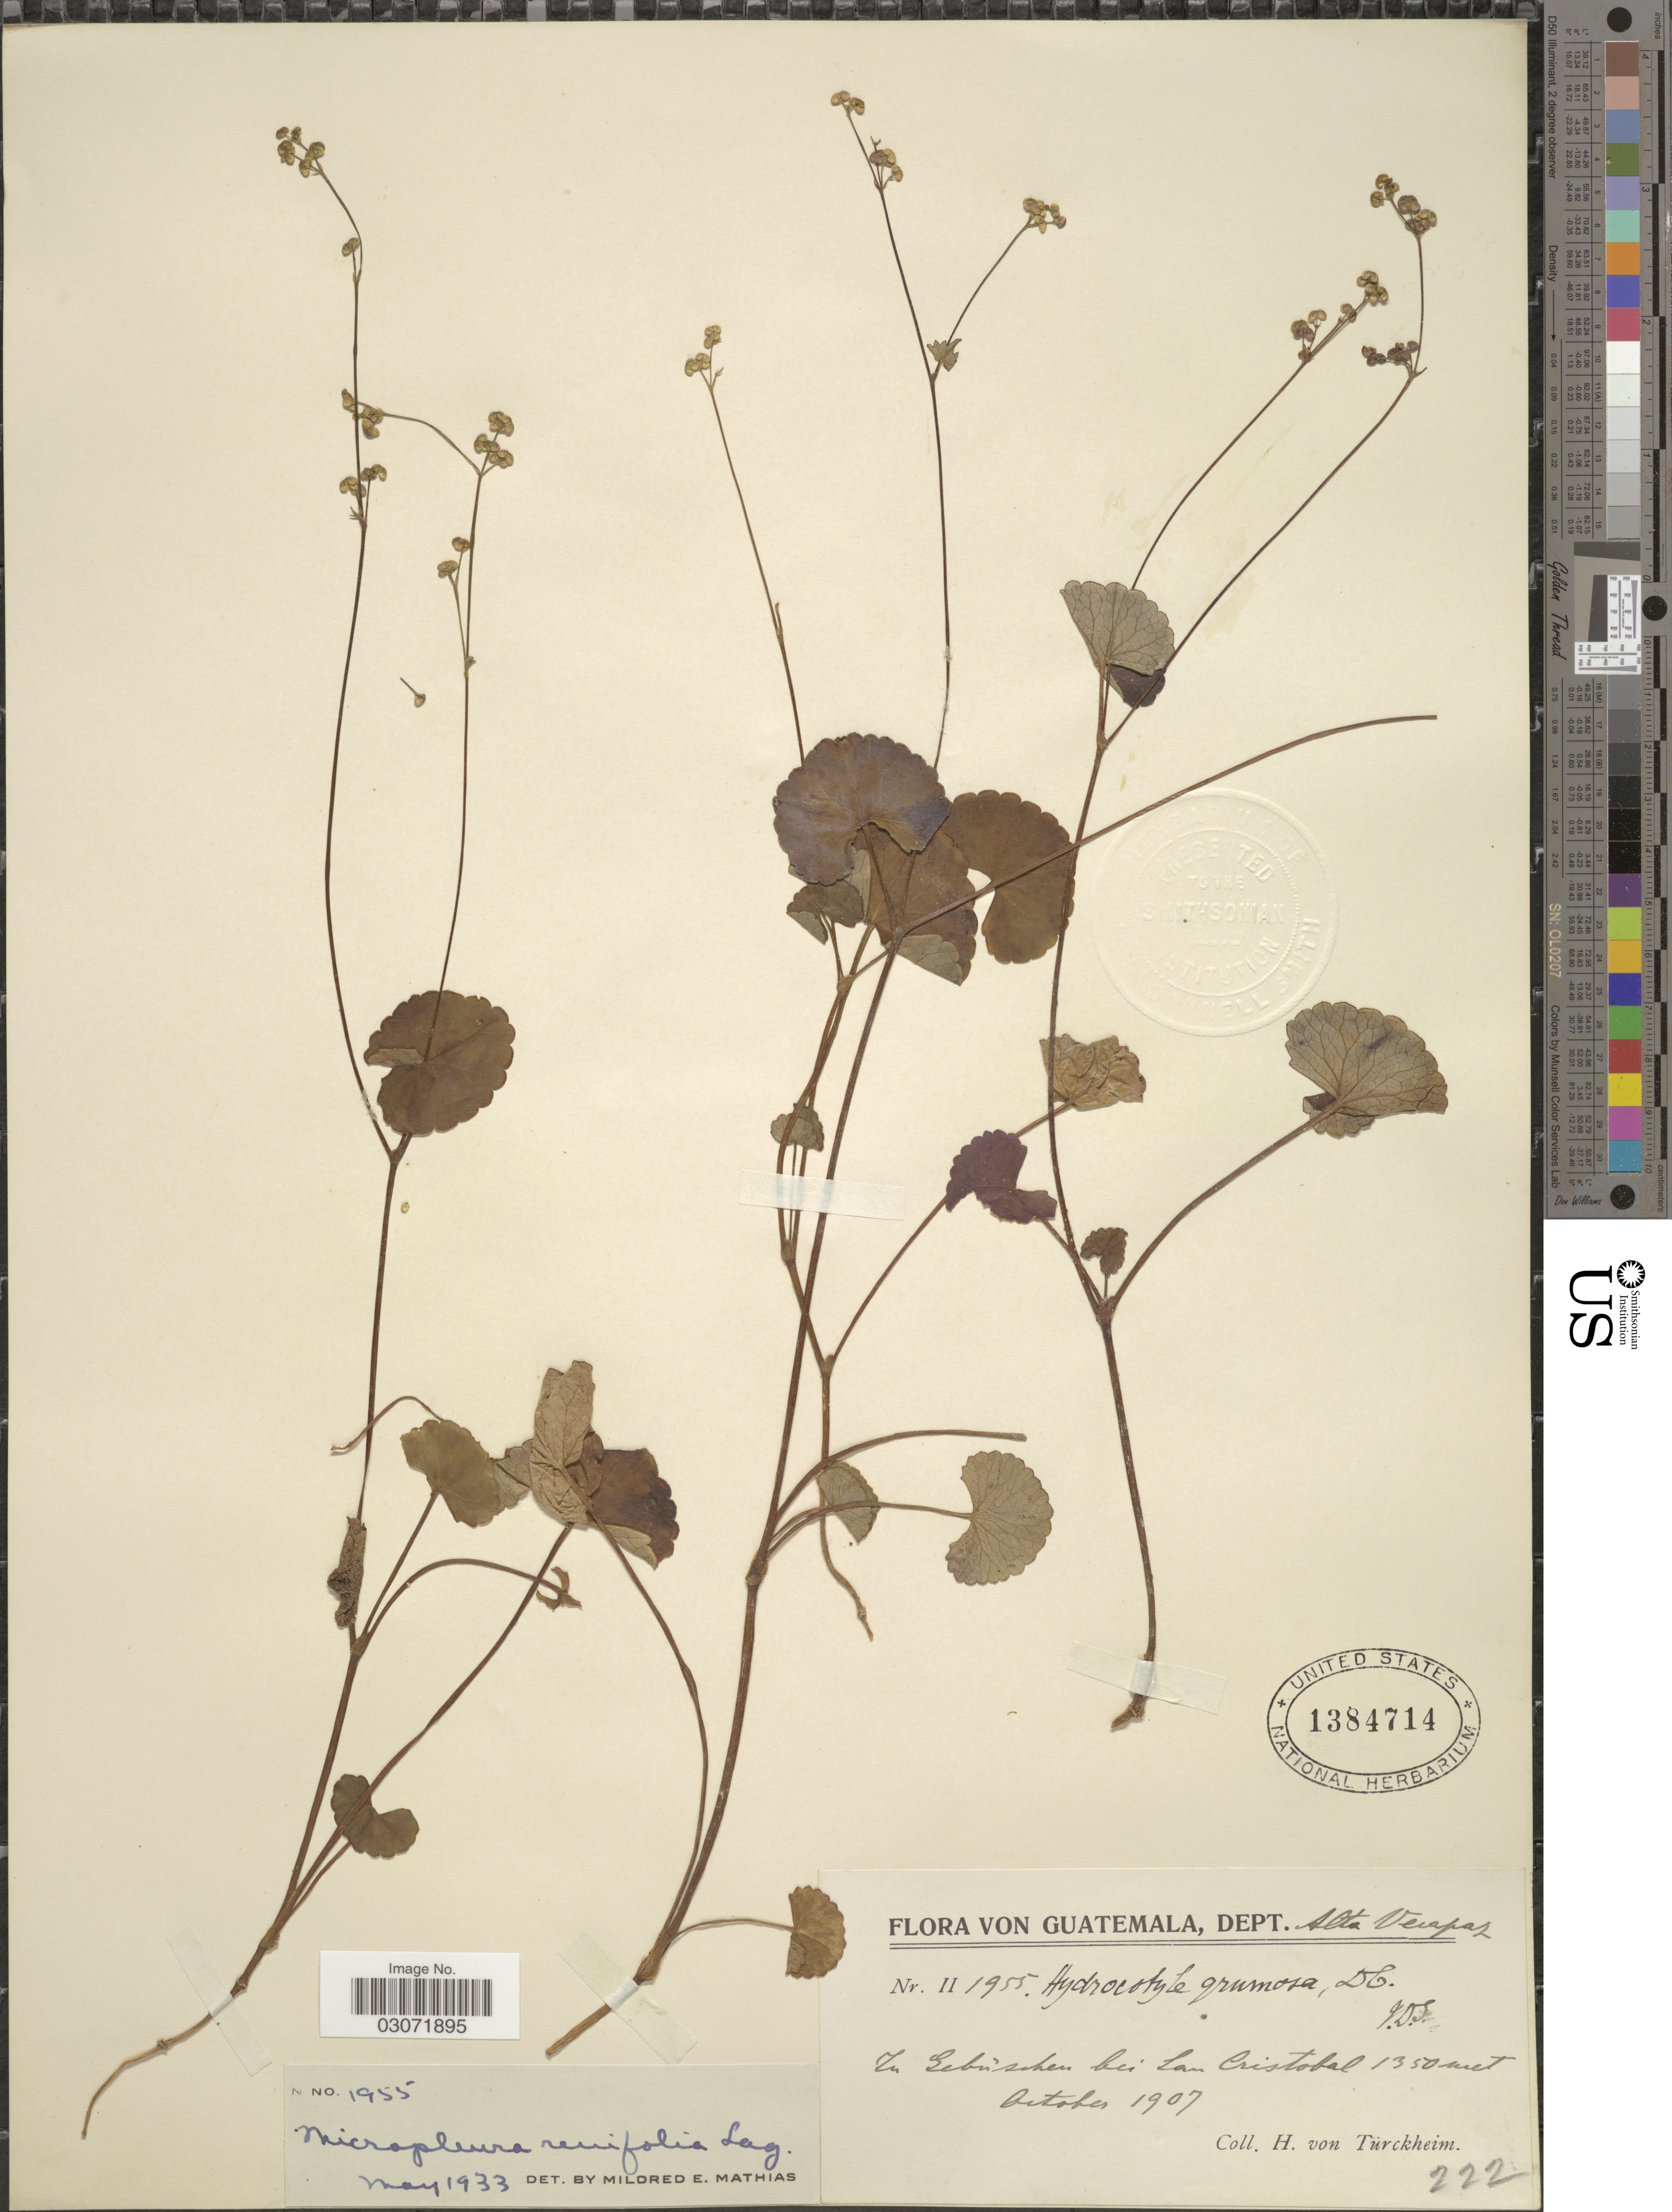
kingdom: Plantae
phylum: Tracheophyta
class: Magnoliopsida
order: Apiales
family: Apiaceae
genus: Micropleura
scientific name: Micropleura renifolia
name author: Lag.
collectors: H. von Türckheim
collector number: II 1955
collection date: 1907-10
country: Guatemala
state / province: Alta Verapaz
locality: Dept. Alta Verapaz. In Gebüschen bei San Cristobal.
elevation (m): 1350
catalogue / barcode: US 1384714